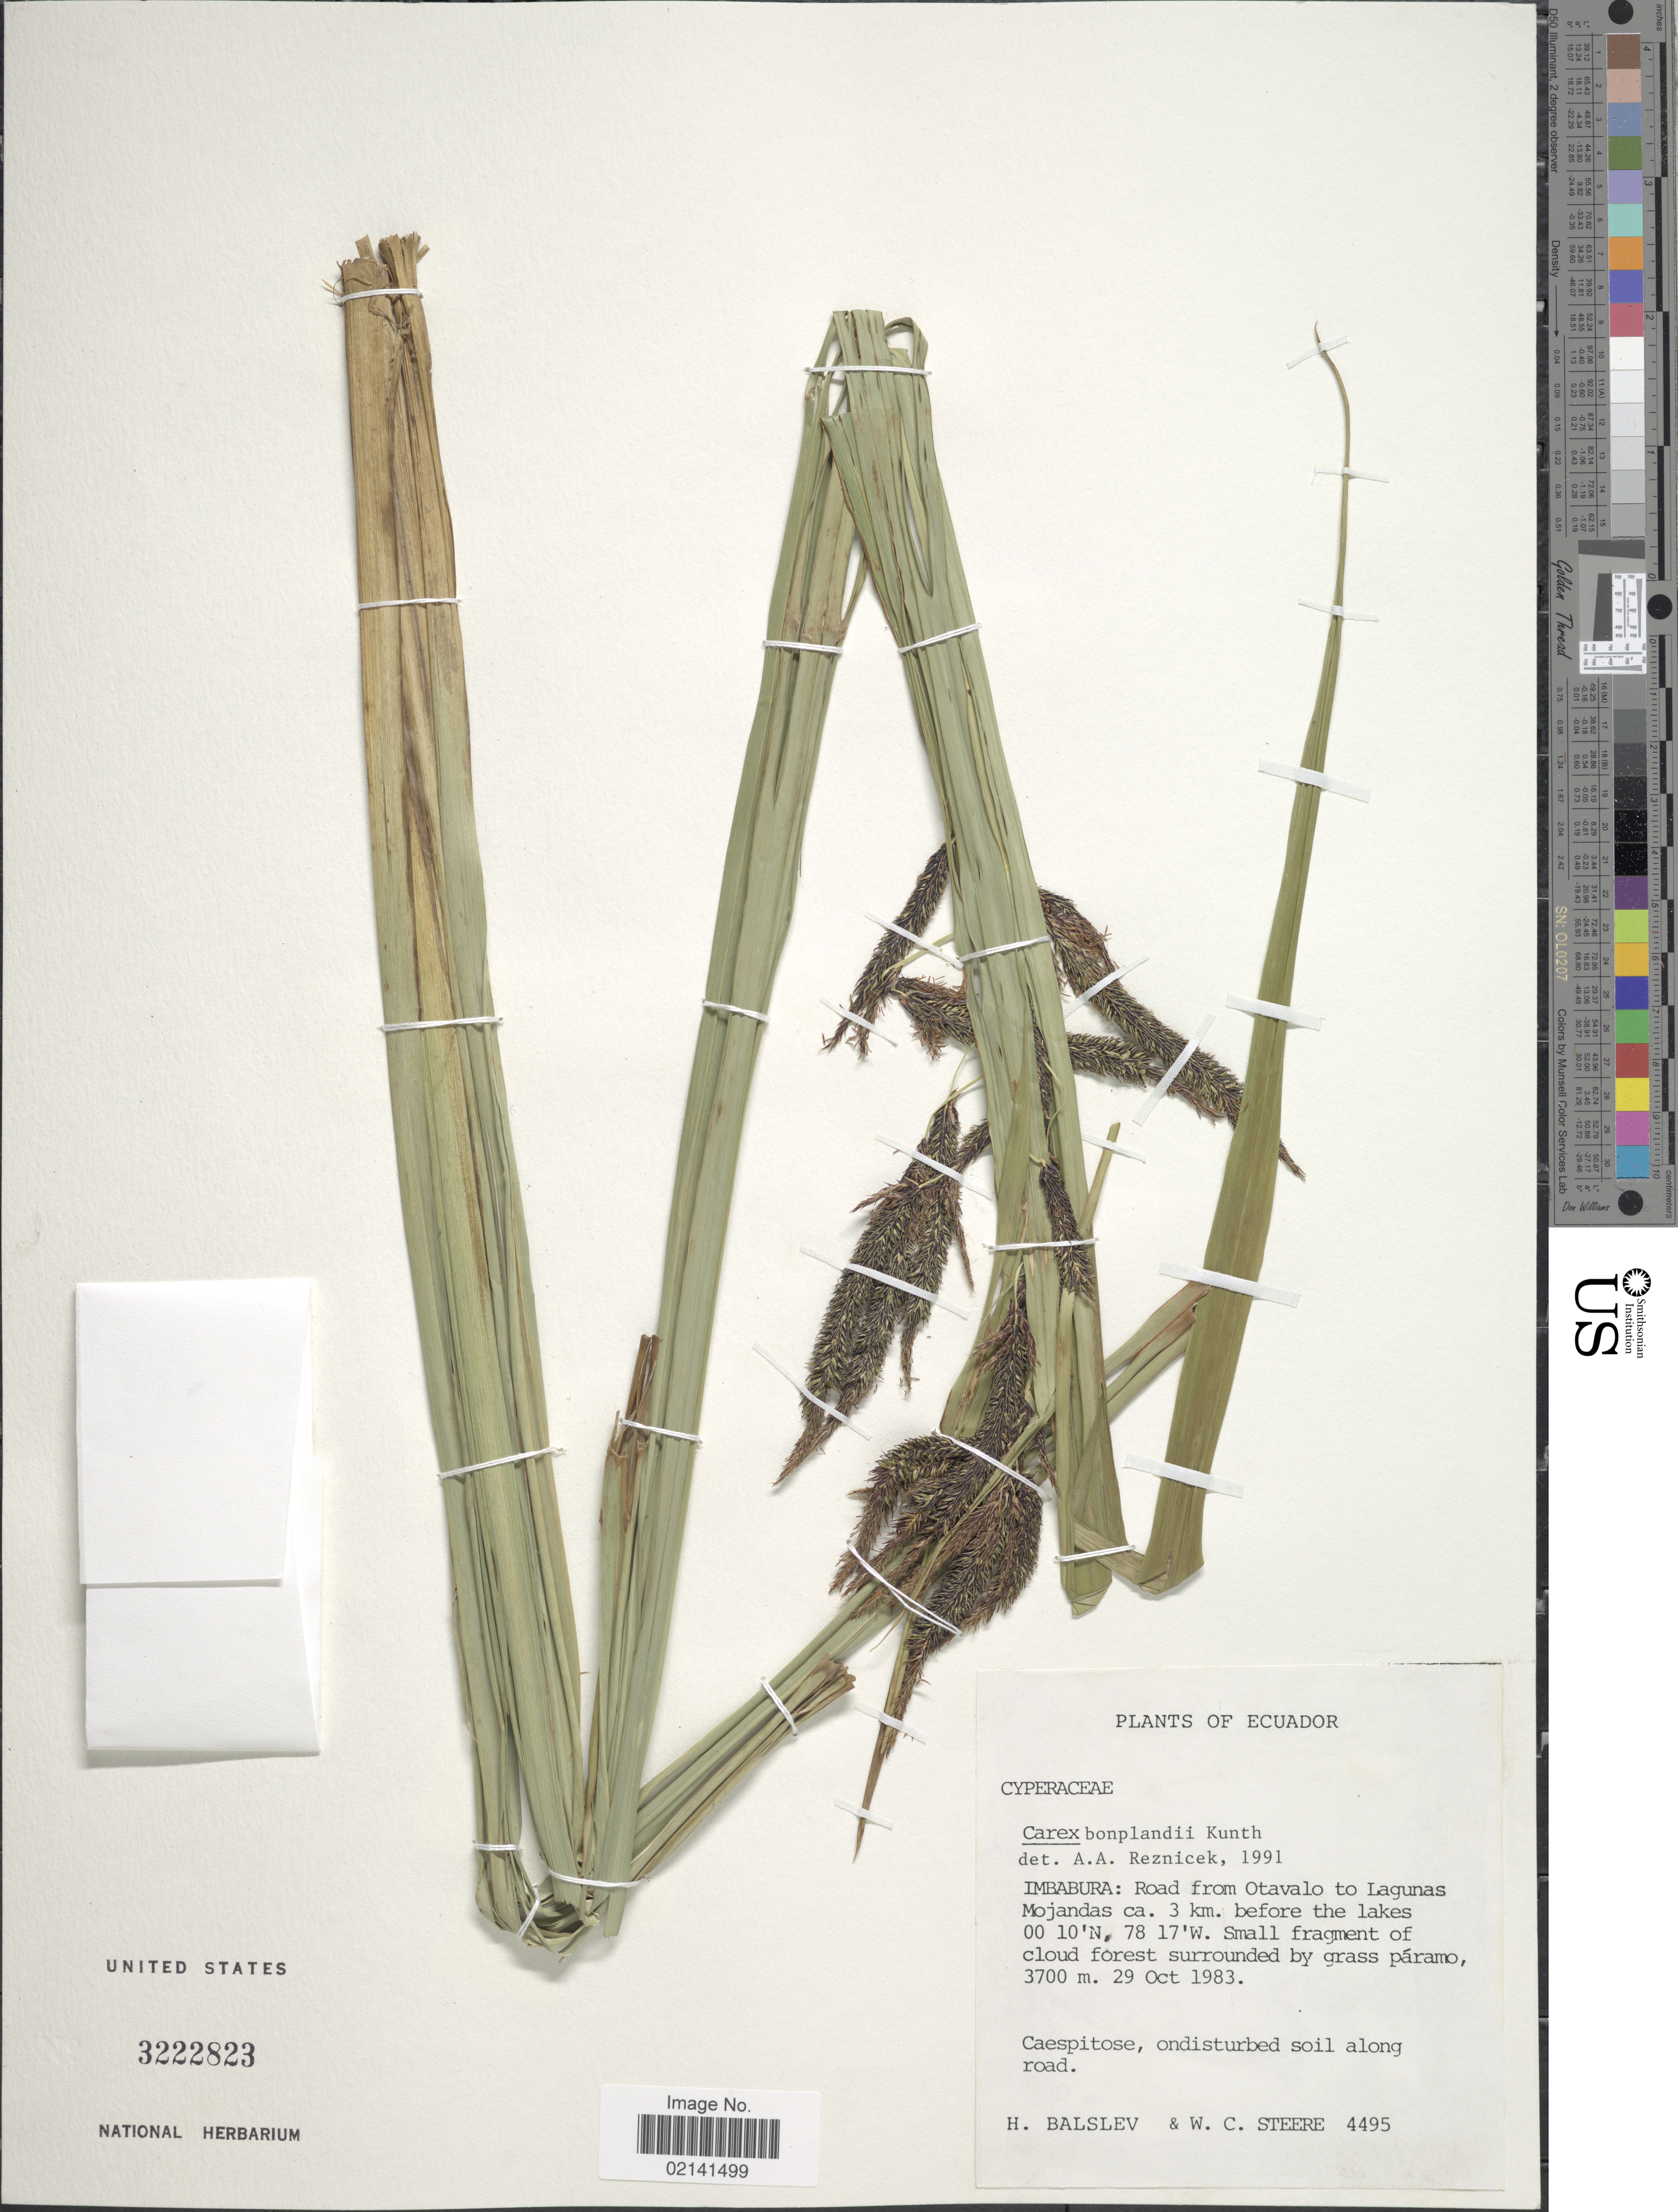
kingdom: Plantae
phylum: Tracheophyta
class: Liliopsida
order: Poales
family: Cyperaceae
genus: Carex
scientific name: Carex chordalis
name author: Liebm.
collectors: H. Balslev & W. C. Steere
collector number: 4495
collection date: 1983-10-29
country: Ecuador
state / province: Imbabura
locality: Imbabura: Road from Otavalo to Lagunas Mojandas ca. 3 km. before the lakes.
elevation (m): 3700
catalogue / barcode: US 3222823